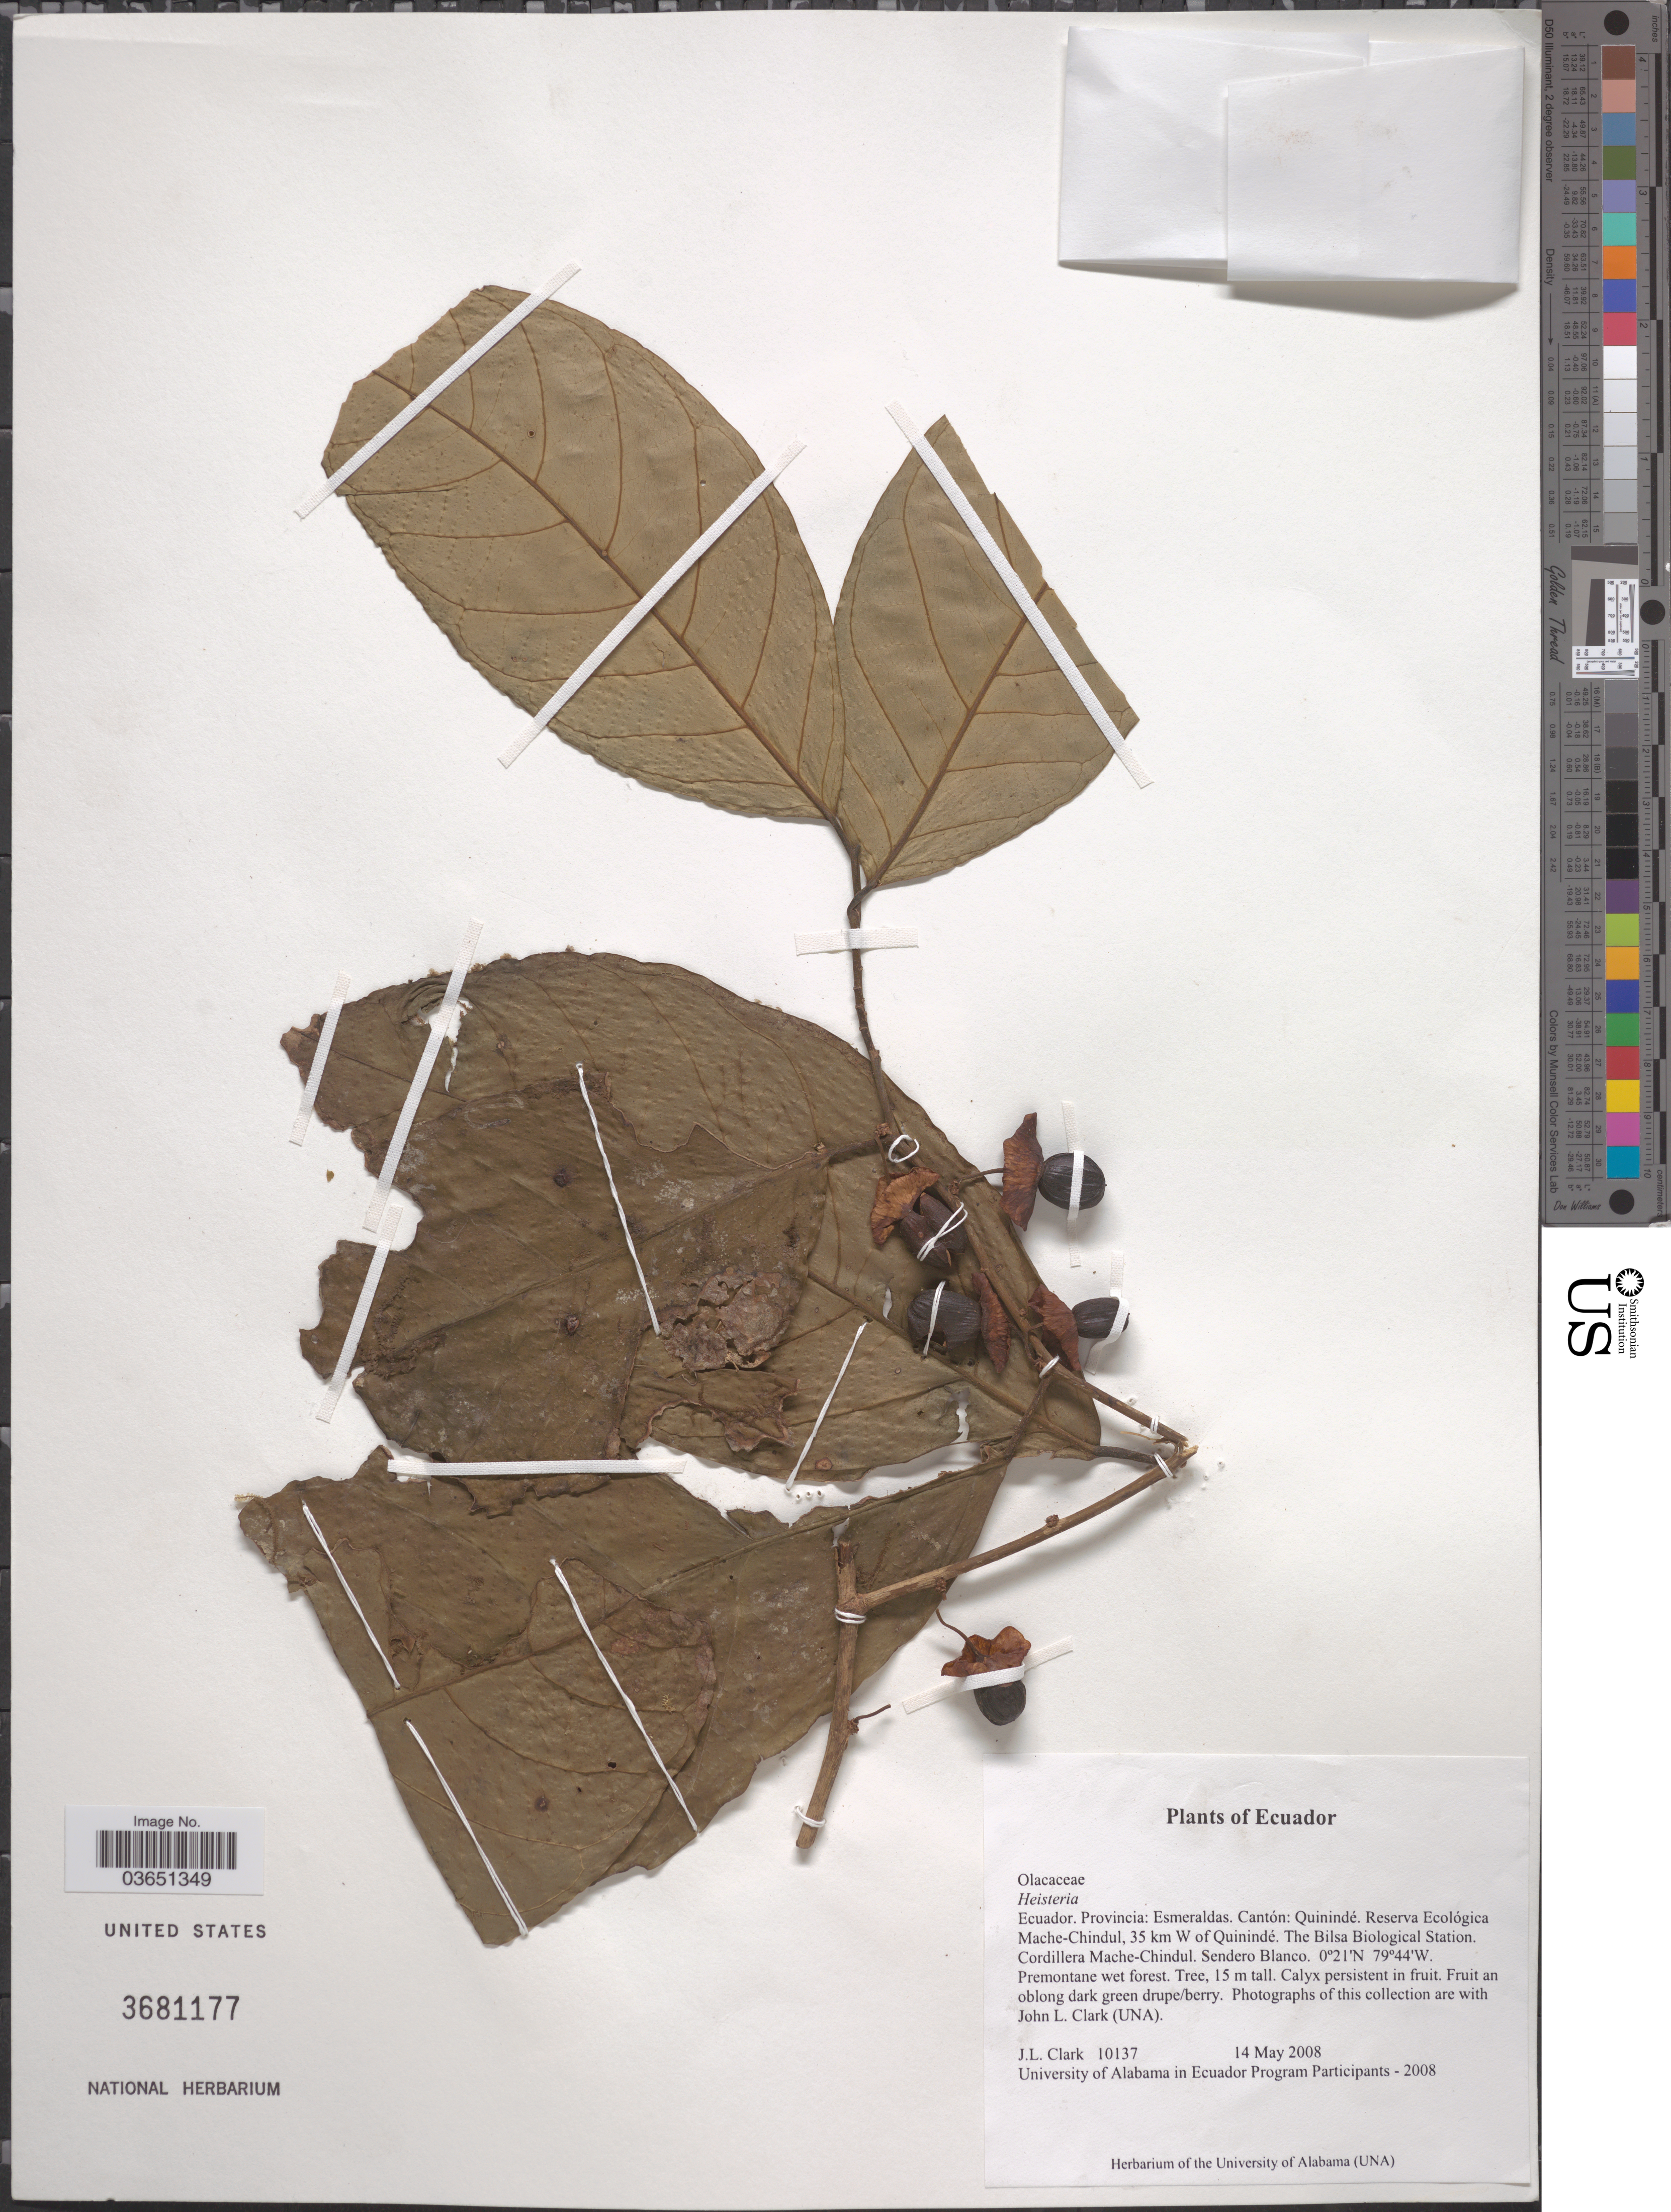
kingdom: Plantae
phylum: Tracheophyta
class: Magnoliopsida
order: Santalales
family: Erythropalaceae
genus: Heisteria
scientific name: Heisteria sp.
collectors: J. L. Clark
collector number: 10137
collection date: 2008-05-14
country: Ecuador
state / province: Esmeraldas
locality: Cantón: Quinindé. Reserva Ecológica Mache-Chindul, 35 km W of Quinindé. The Bilsa Biological Station. Cordillera Mache-Chindul. Sendero Blanco.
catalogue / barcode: US 3681177